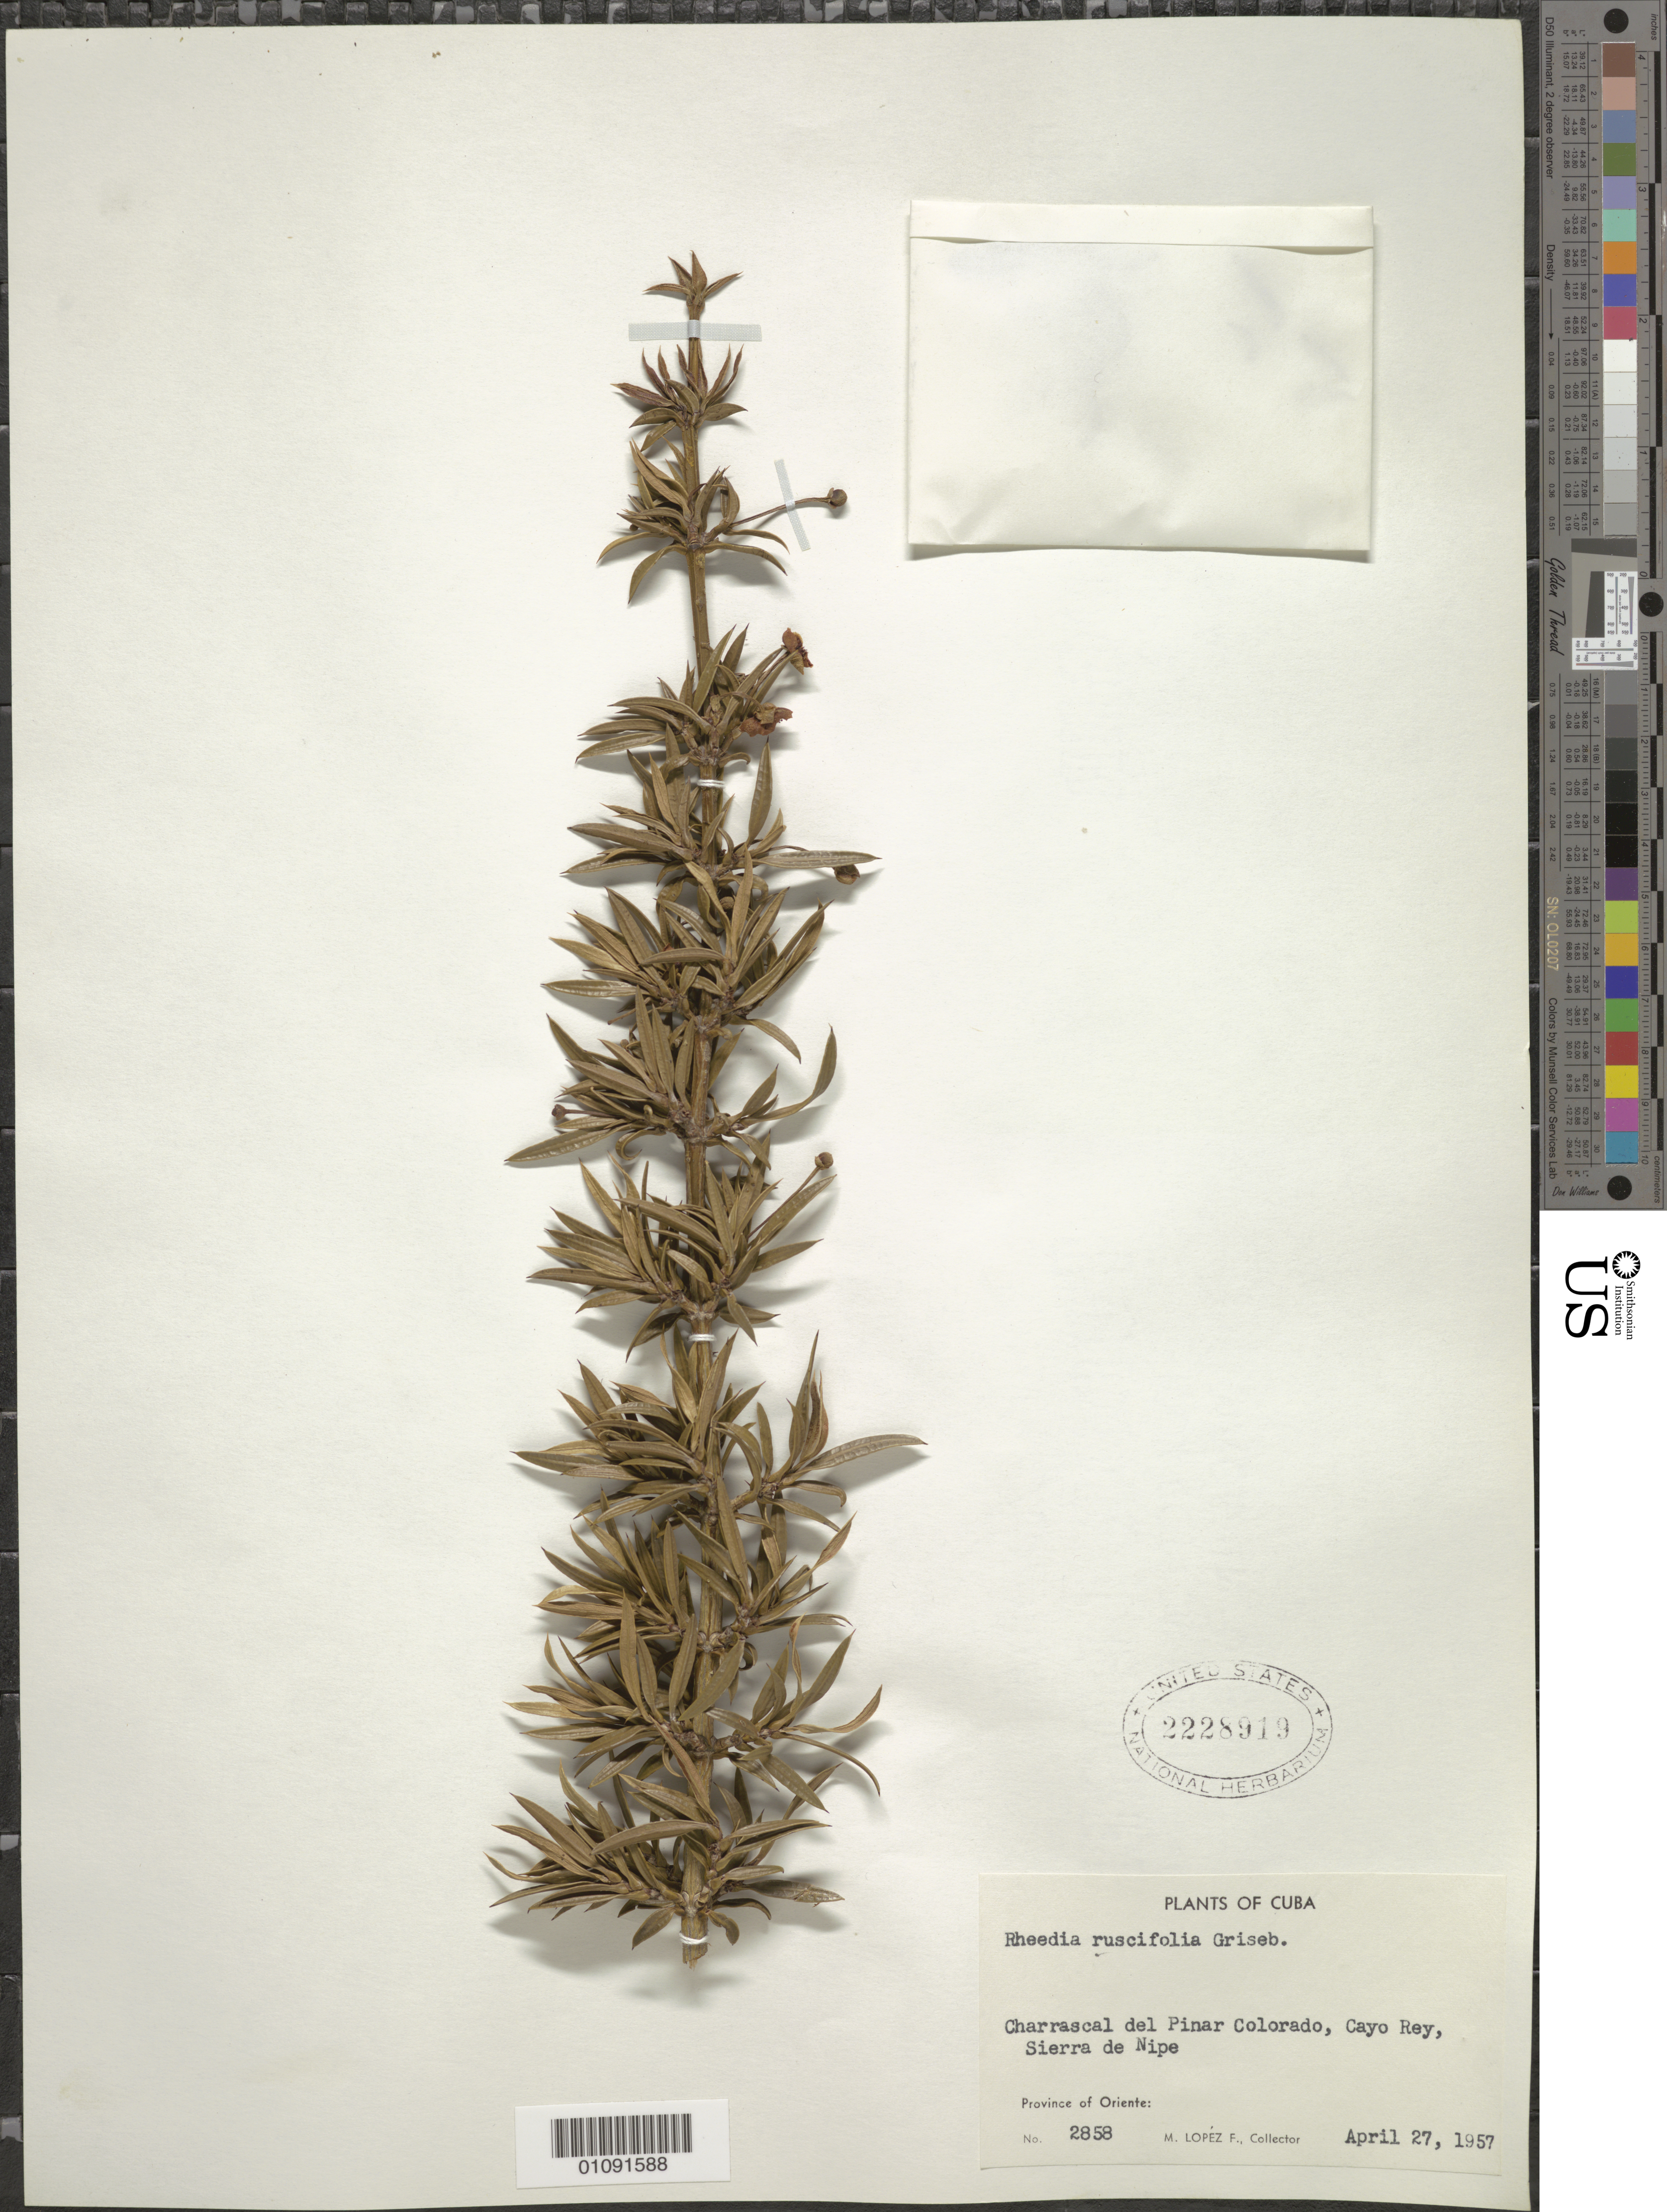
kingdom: Plantae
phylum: Tracheophyta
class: Magnoliopsida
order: Malpighiales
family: Clusiaceae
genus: Garcinia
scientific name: Garcinia ruscifolia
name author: (Griseb.) Borhidi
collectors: M. López Figueiras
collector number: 2858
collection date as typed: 27 Apr 1957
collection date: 1957-04-27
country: Cuba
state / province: Holguín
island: Cuba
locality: Charrascal del Pinar Colorado, Cayo Rey, Sierra de Nipe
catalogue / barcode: US 2228919